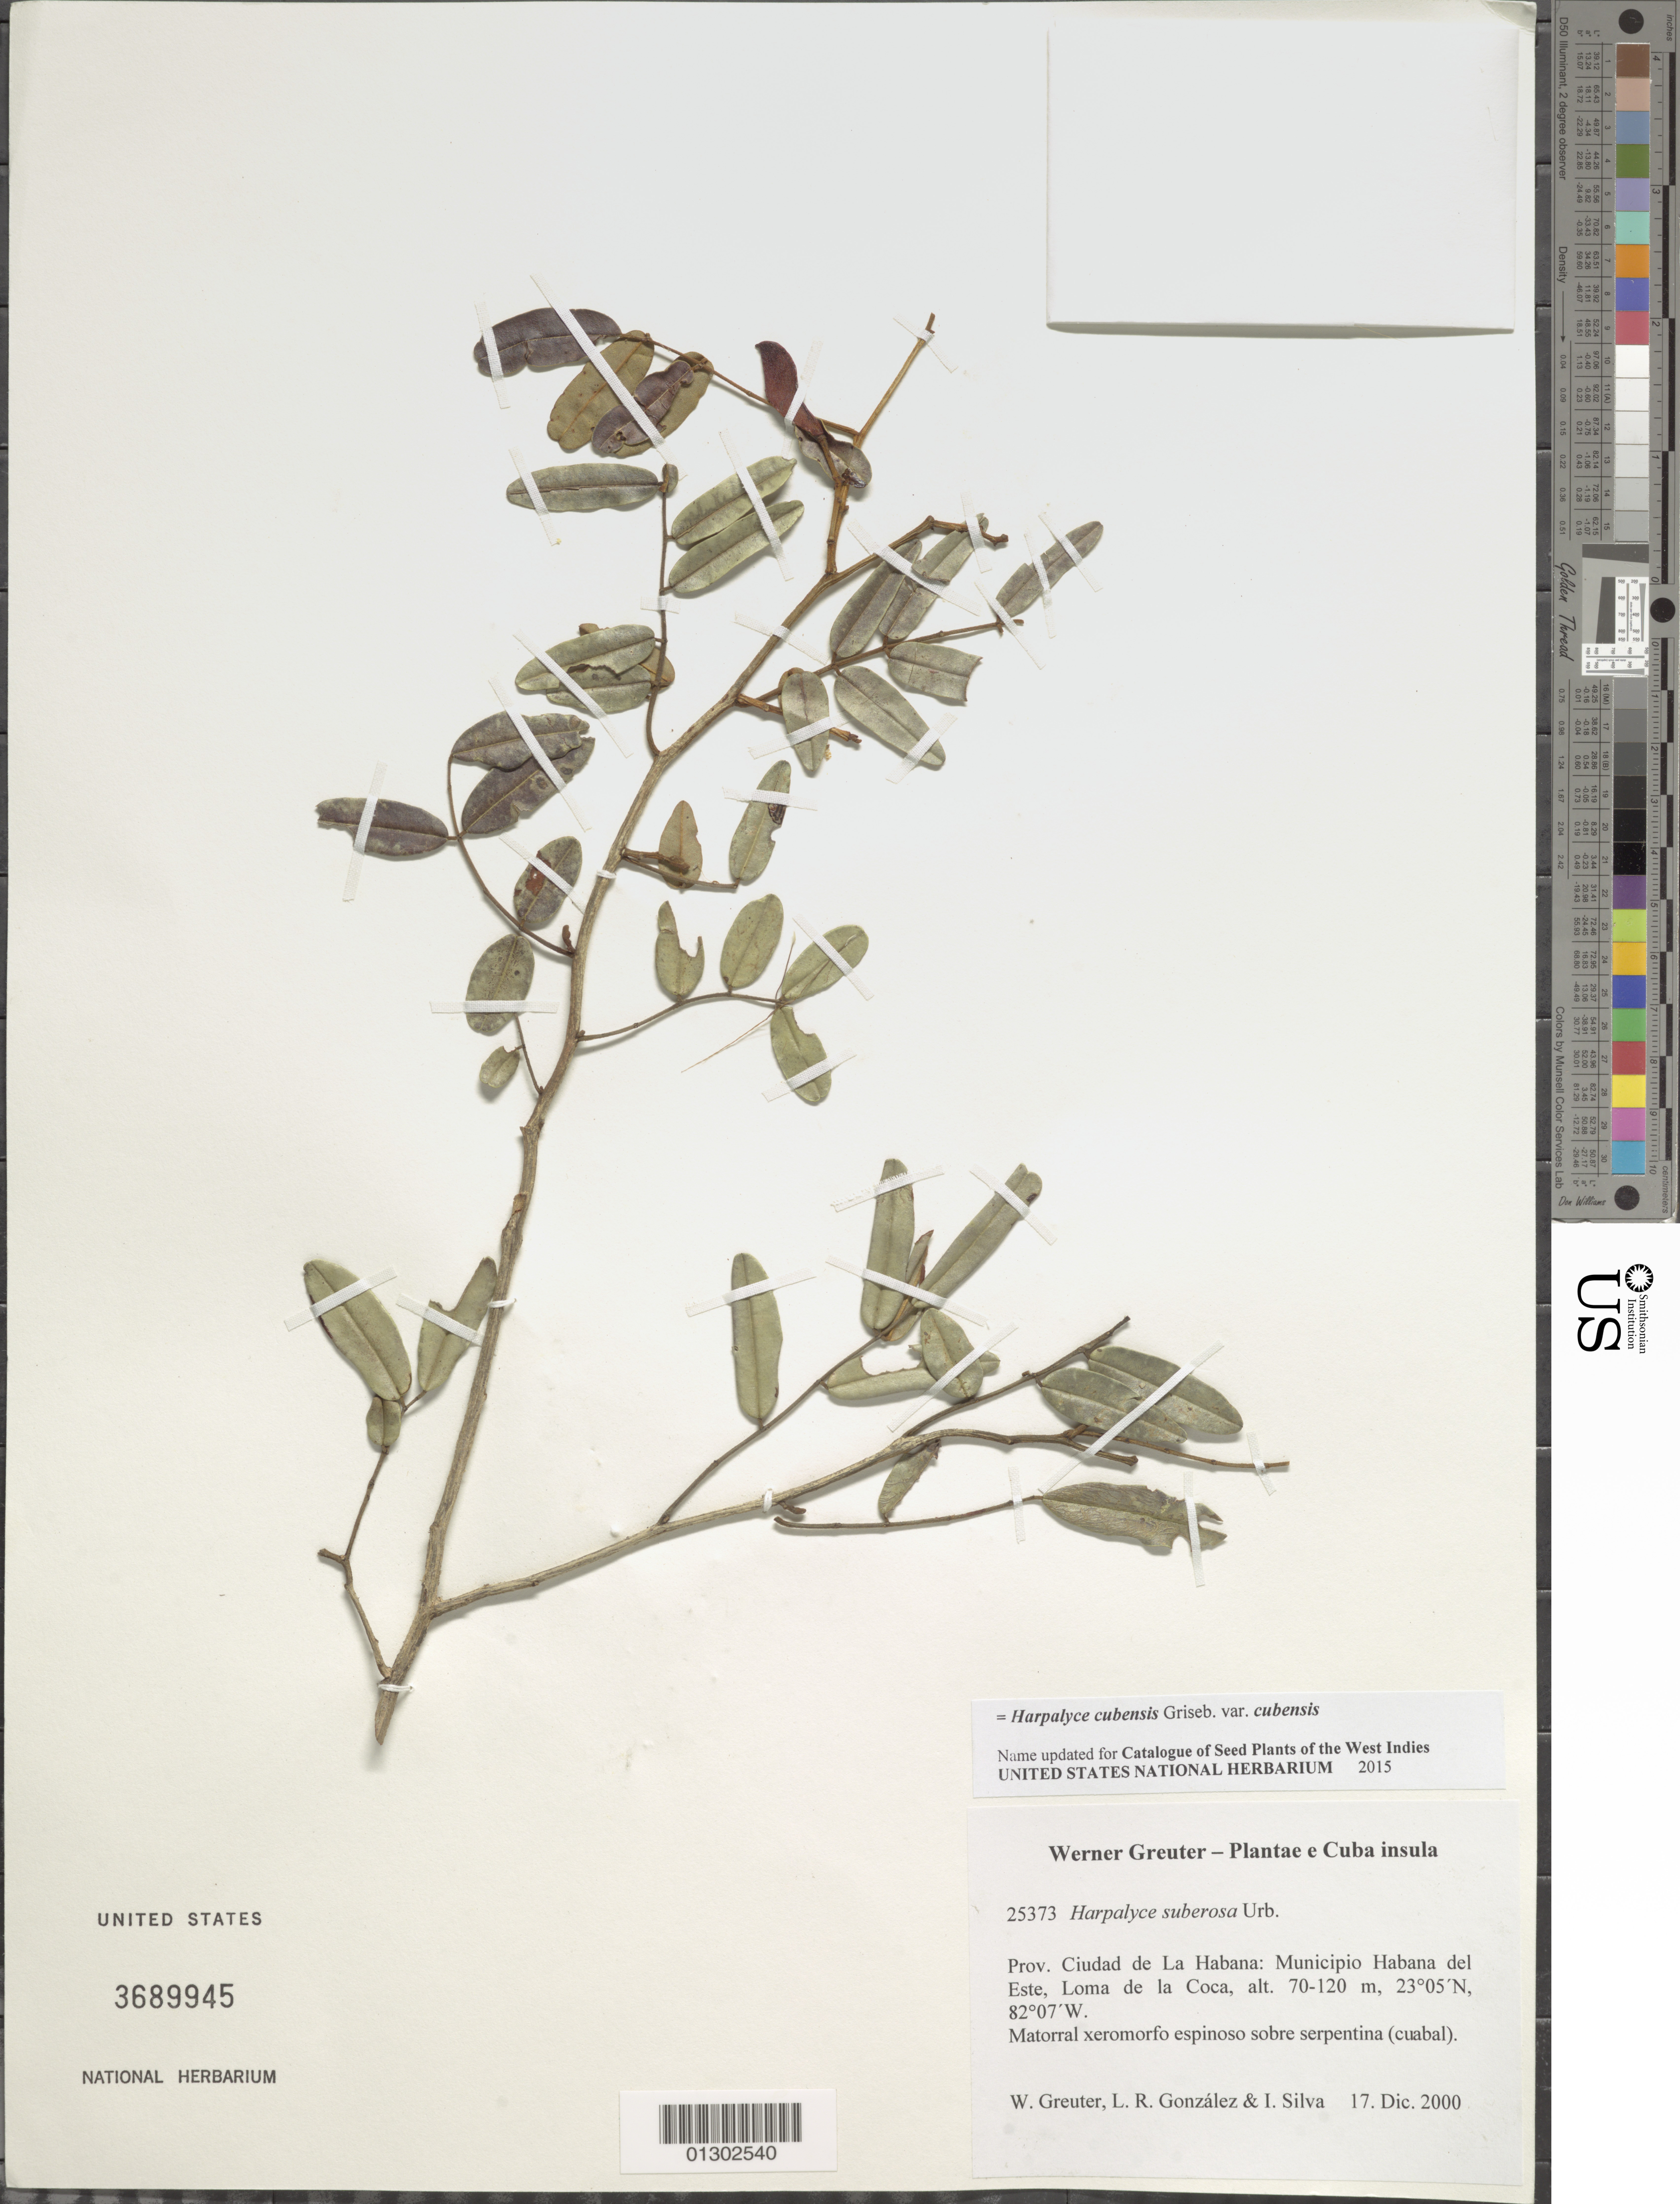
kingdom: Plantae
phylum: Tracheophyta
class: Magnoliopsida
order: Fabales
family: Fabaceae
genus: Harpalyce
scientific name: Harpalyce cubensis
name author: Griseb.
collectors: W. R. Greuter, L. Gonzalez & I. Silva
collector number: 25373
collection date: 2000-12-17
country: Cuba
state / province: La Habana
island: Cuba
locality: Municipio Habana del Este, Loma de la Coca.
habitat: Matorral xeromorfo espinoso sobre serpentina (cuabal).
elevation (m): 70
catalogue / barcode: US 3689945